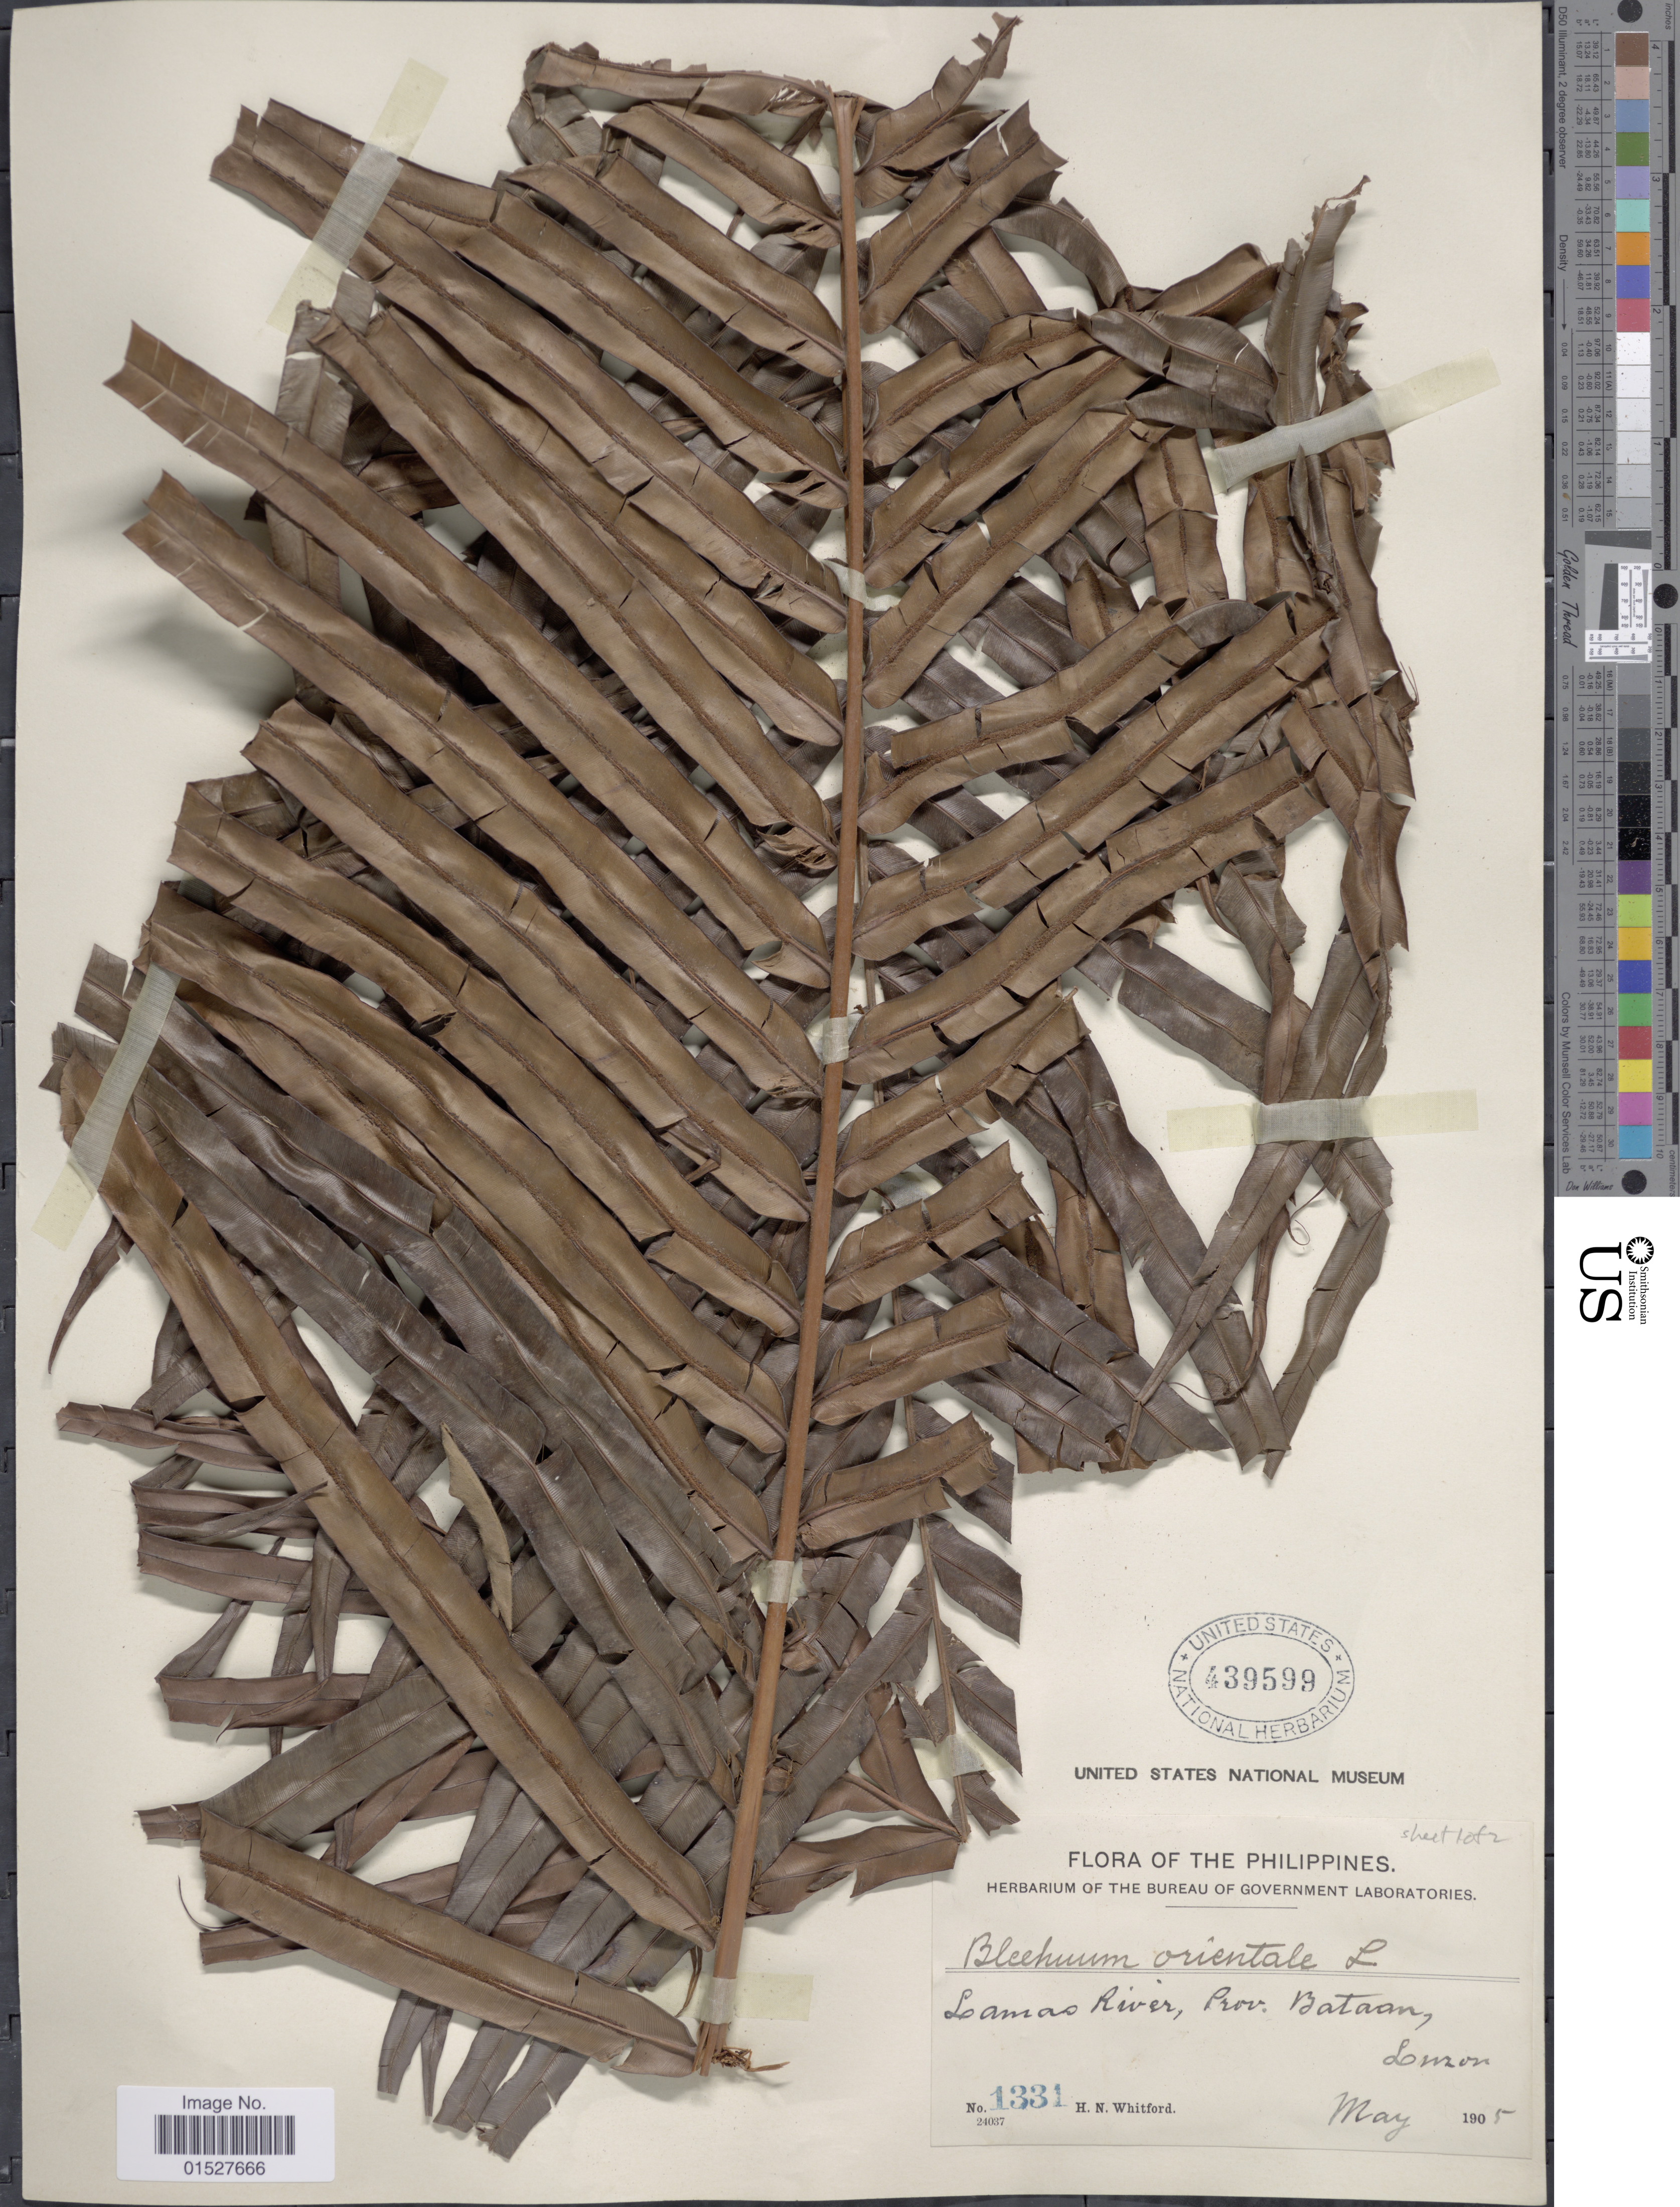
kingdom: Plantae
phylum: Tracheophyta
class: Polypodiopsida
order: Polypodiales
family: Blechnaceae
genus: Blechnum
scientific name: Blechnum orientale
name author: L.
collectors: H. N. Whitford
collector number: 1331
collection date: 1905-05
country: Philippines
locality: Lamas River, Prov. Bataan, Luzon.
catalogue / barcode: US 439599